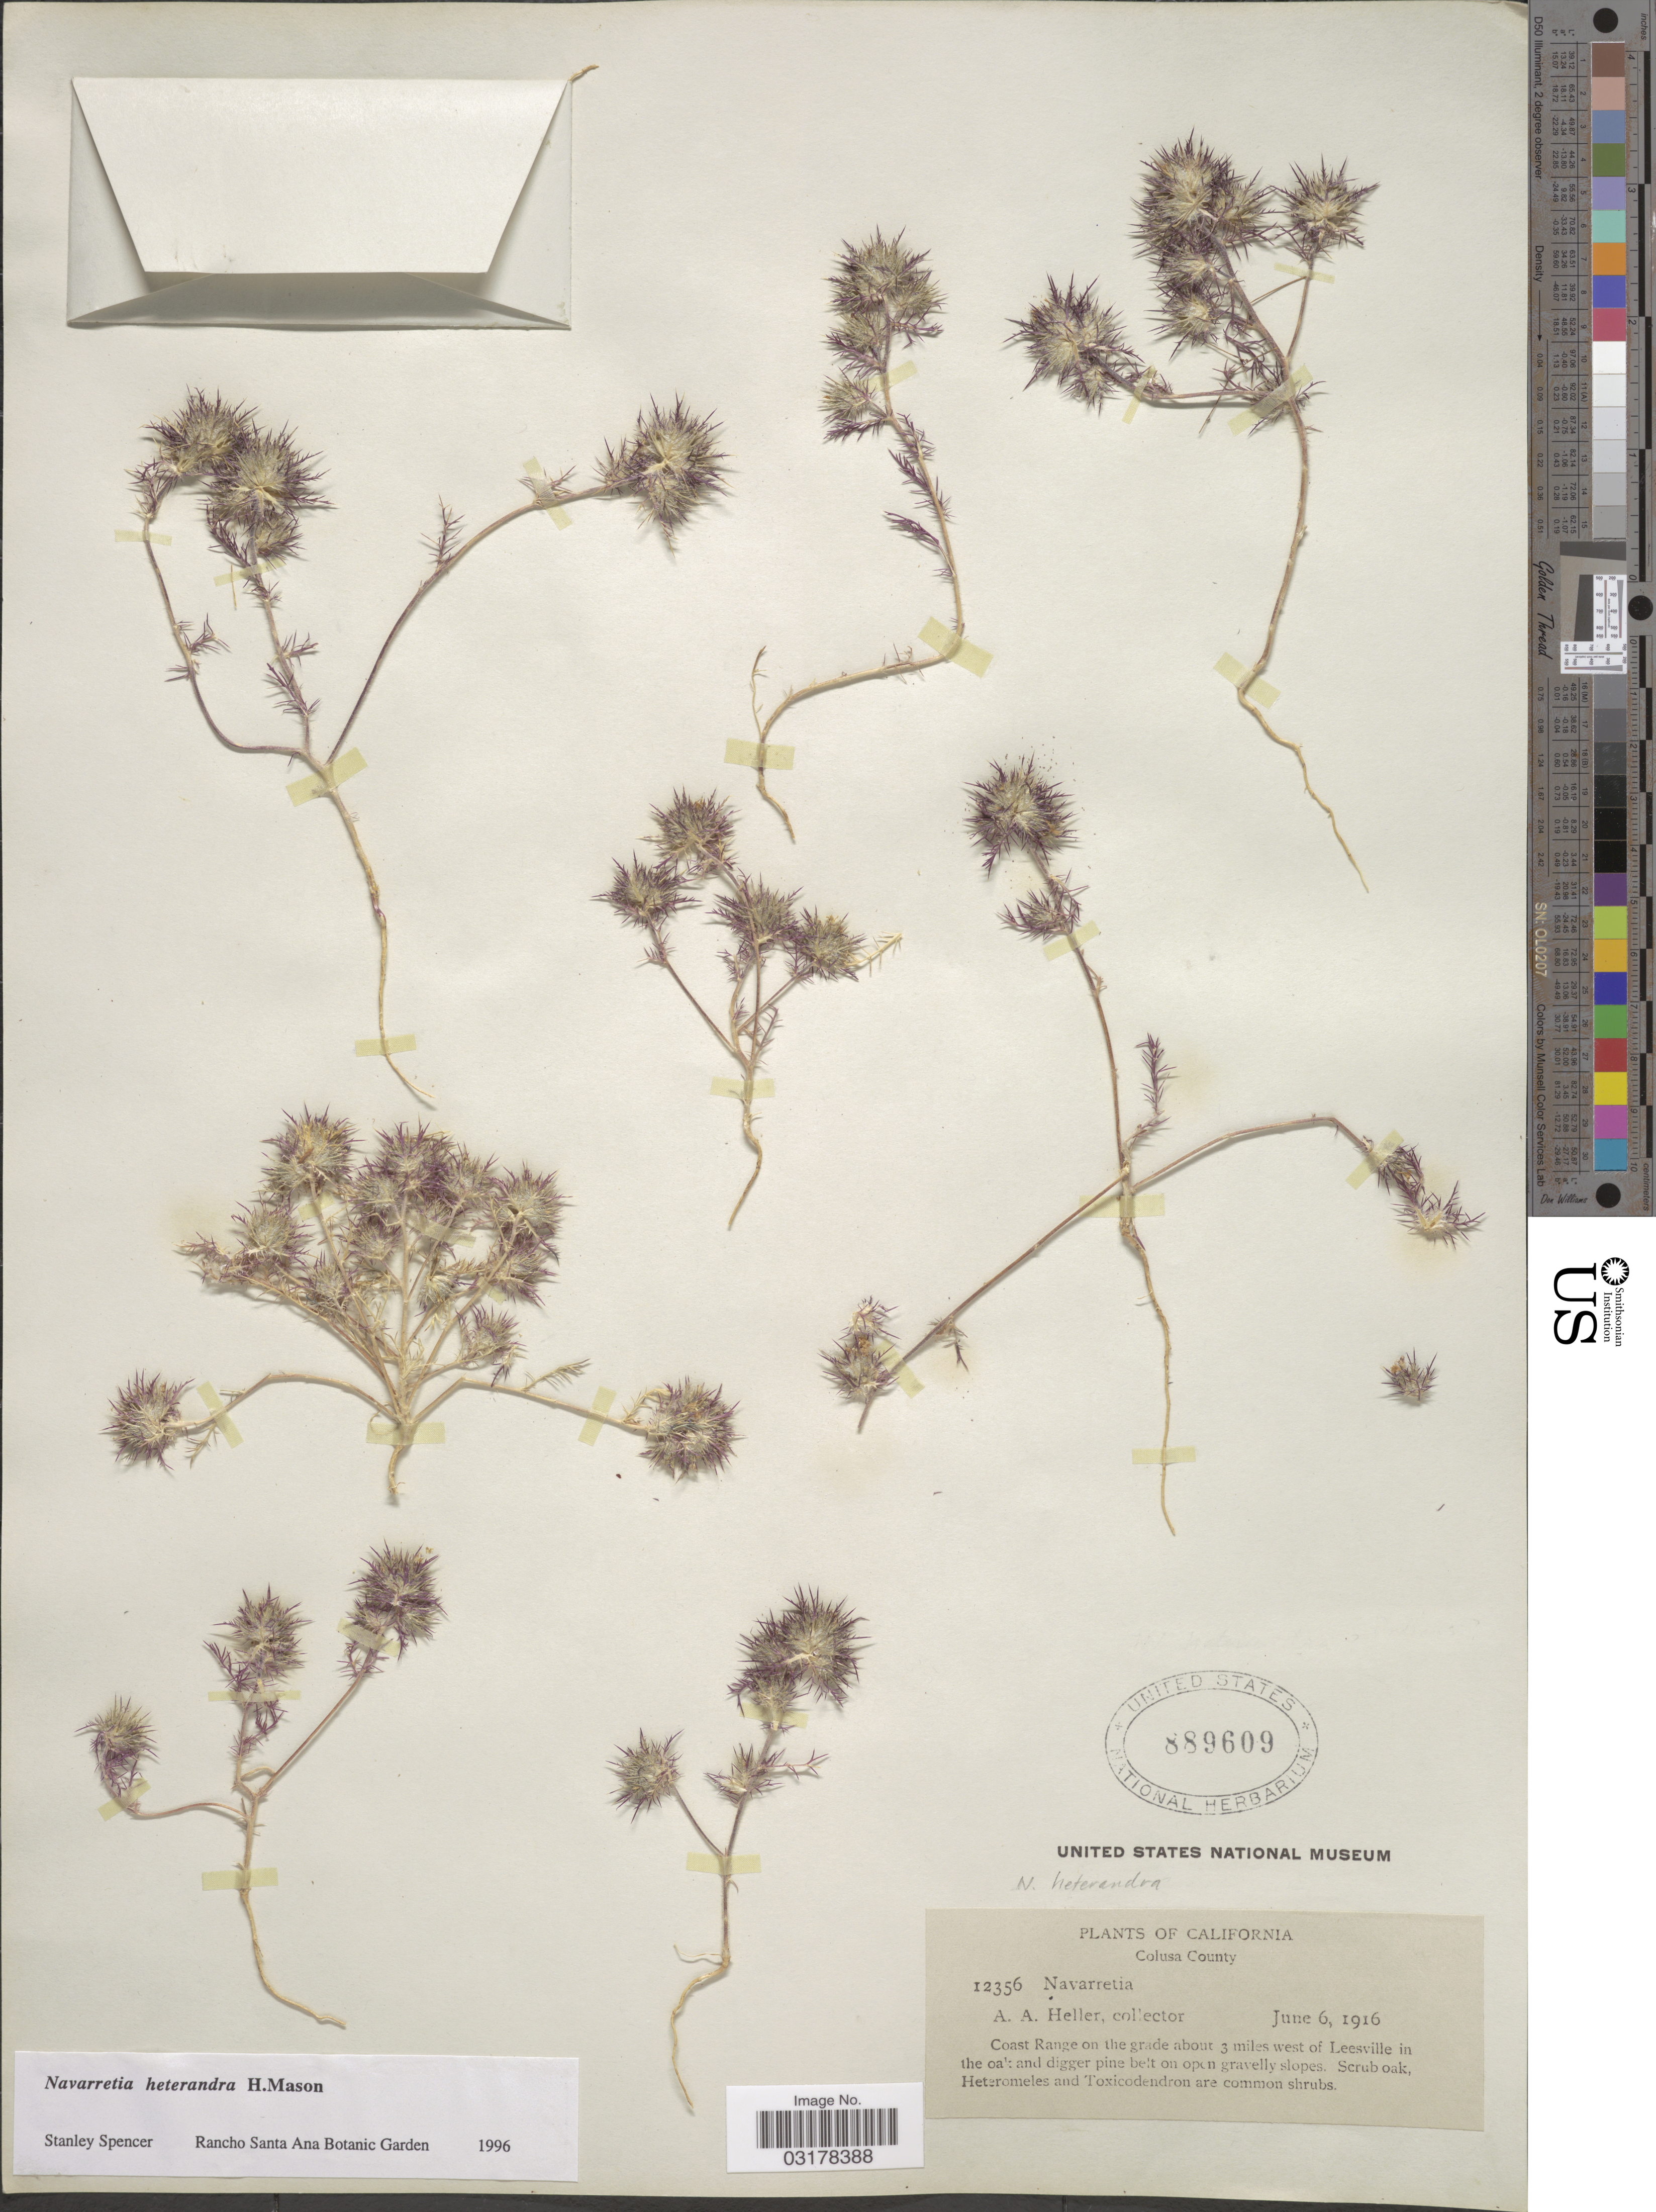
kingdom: Plantae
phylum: Tracheophyta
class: Magnoliopsida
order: Ericales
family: Polemoniaceae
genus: Navarretia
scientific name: Navarretia heterandra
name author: H. Mason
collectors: A. A. Heller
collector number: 12356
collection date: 1916-06-06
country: United States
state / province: California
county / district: Colusa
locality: Colusa County. Coast Range on the grade about 3 miles west of Leesville.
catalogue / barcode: US 889609